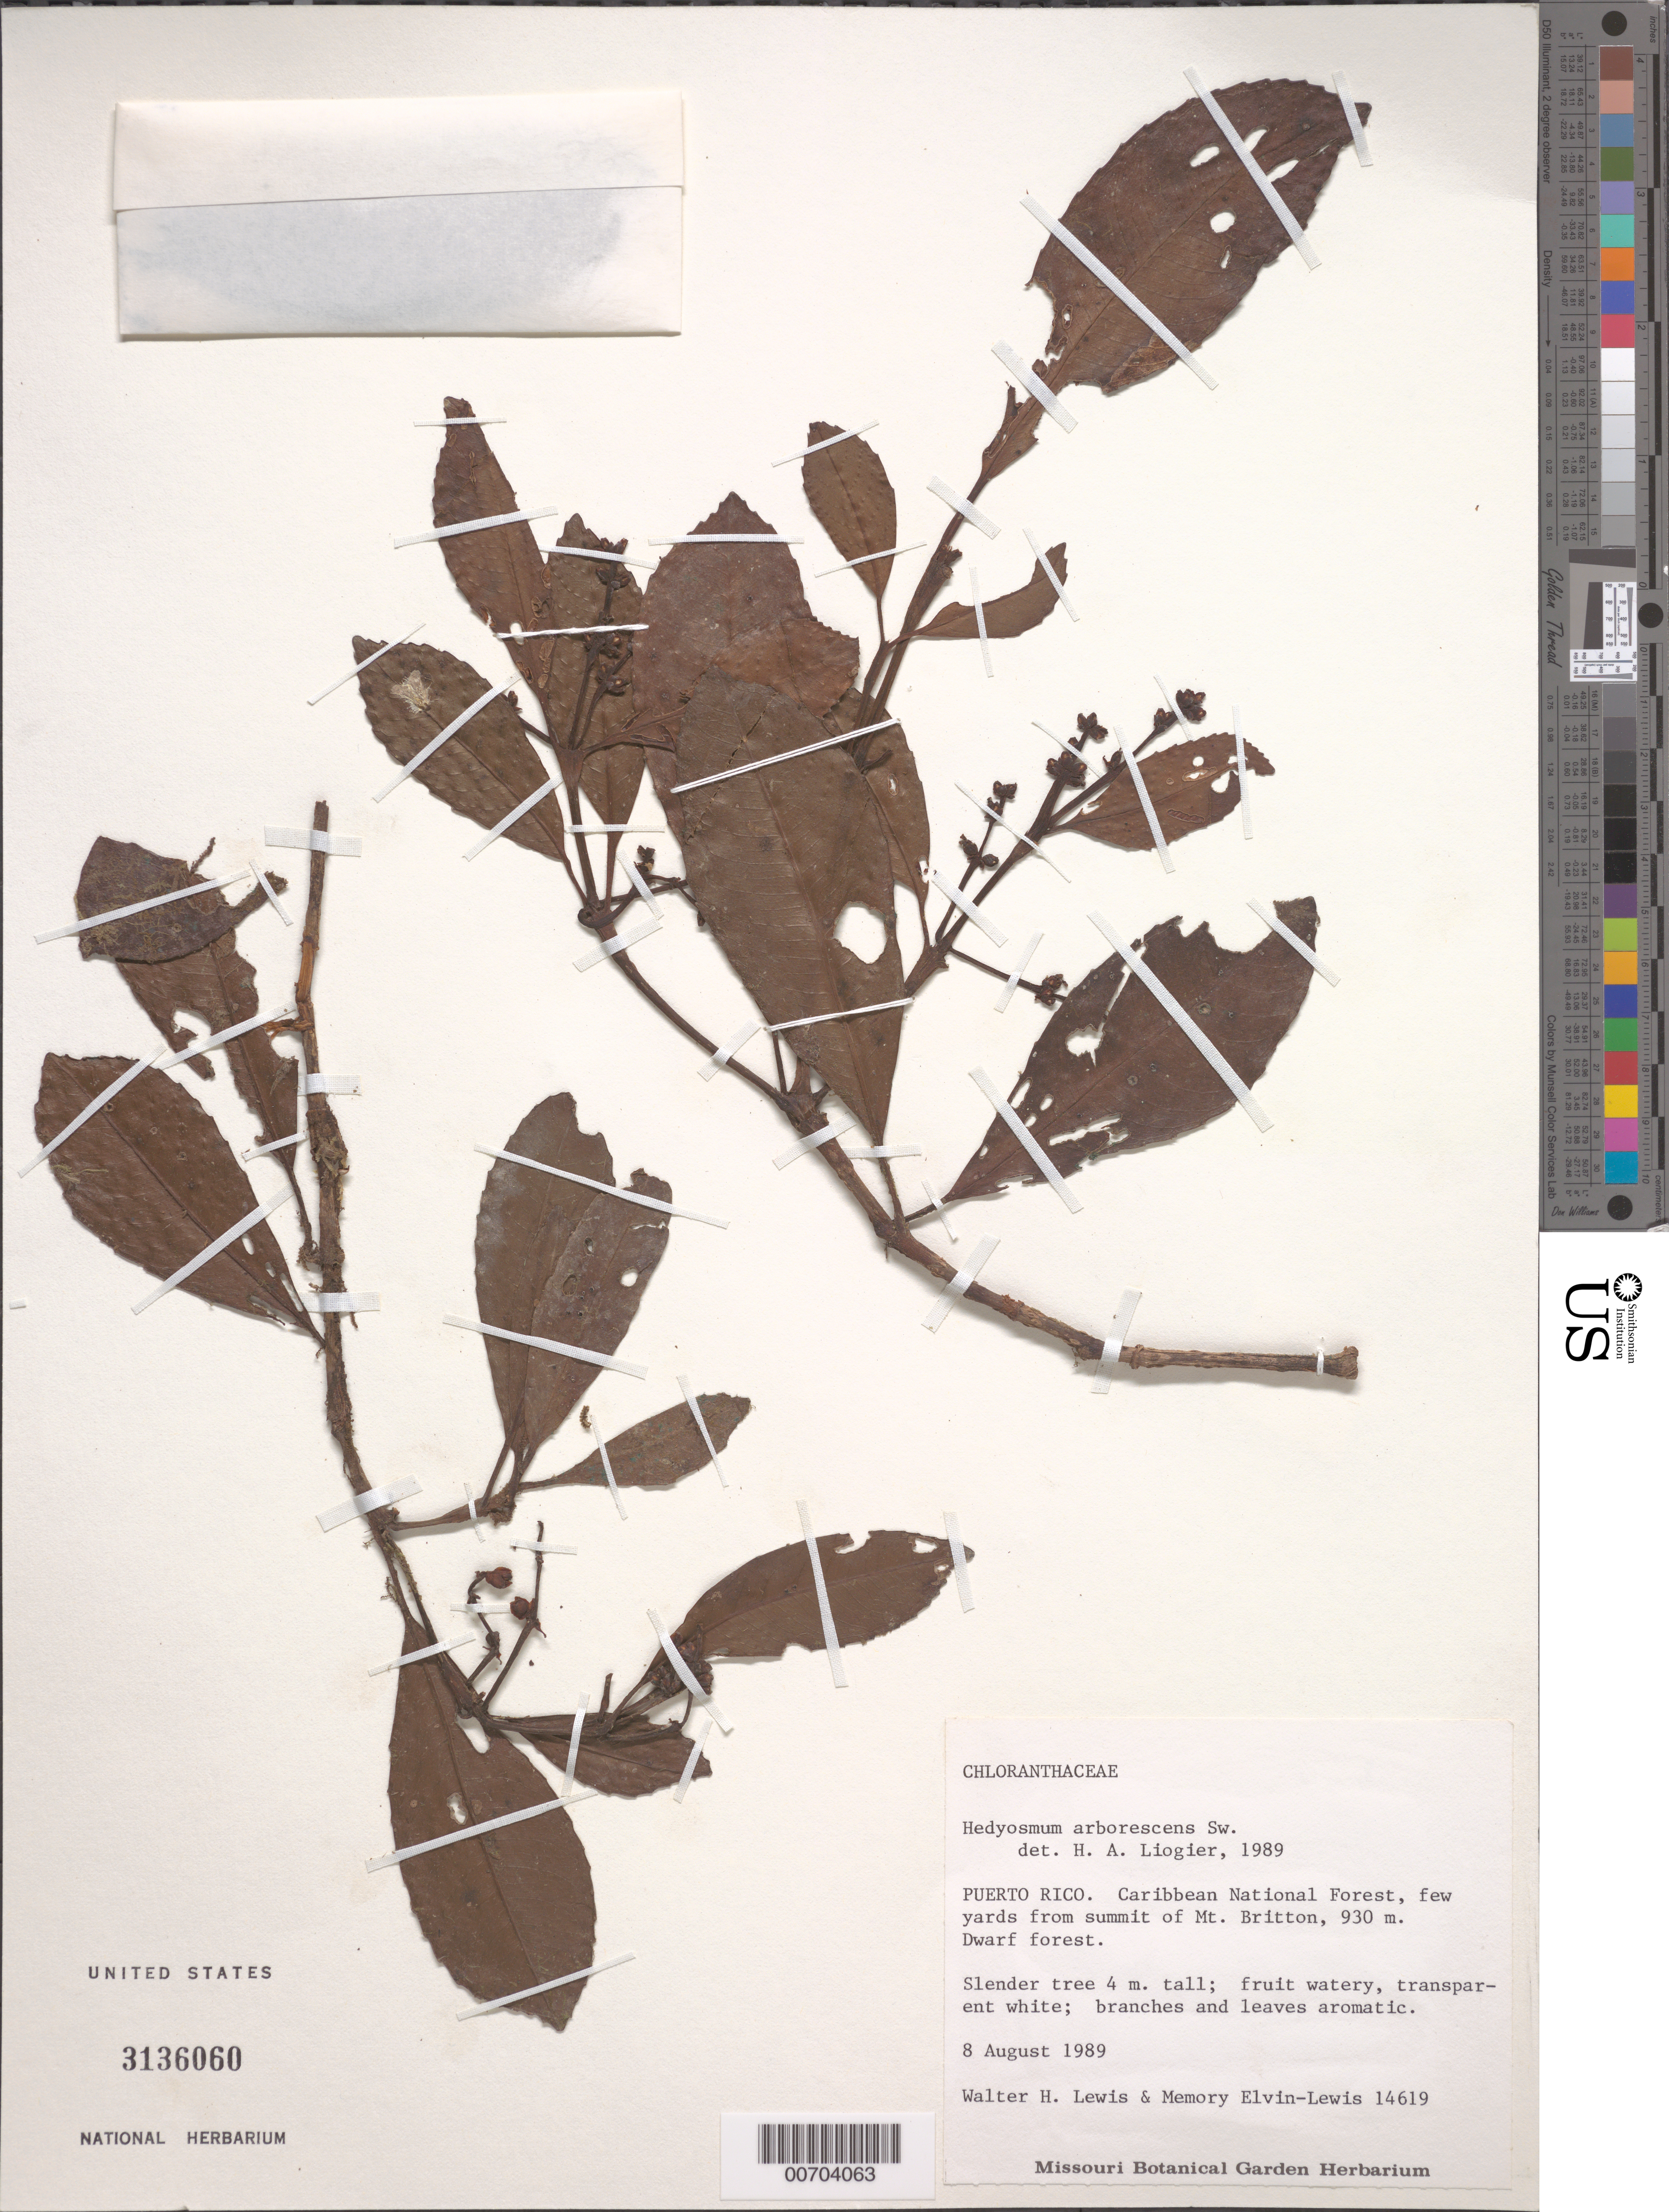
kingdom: Plantae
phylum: Tracheophyta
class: Magnoliopsida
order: Chloranthales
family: Chloranthaceae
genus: Hedyosmum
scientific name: Hedyosmum arborescens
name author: Sw.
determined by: Liogier, Alain H.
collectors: W. H. Lewis & M. Elvin-Lewis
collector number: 14619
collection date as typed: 08 Aug 1989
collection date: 1989-08-08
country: Puerto Rico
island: Greater Antilles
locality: Caribbean Natl. Forest, few yards from summit of Mt. Britton.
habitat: Dwarf forest;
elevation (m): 930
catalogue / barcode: US 3136060